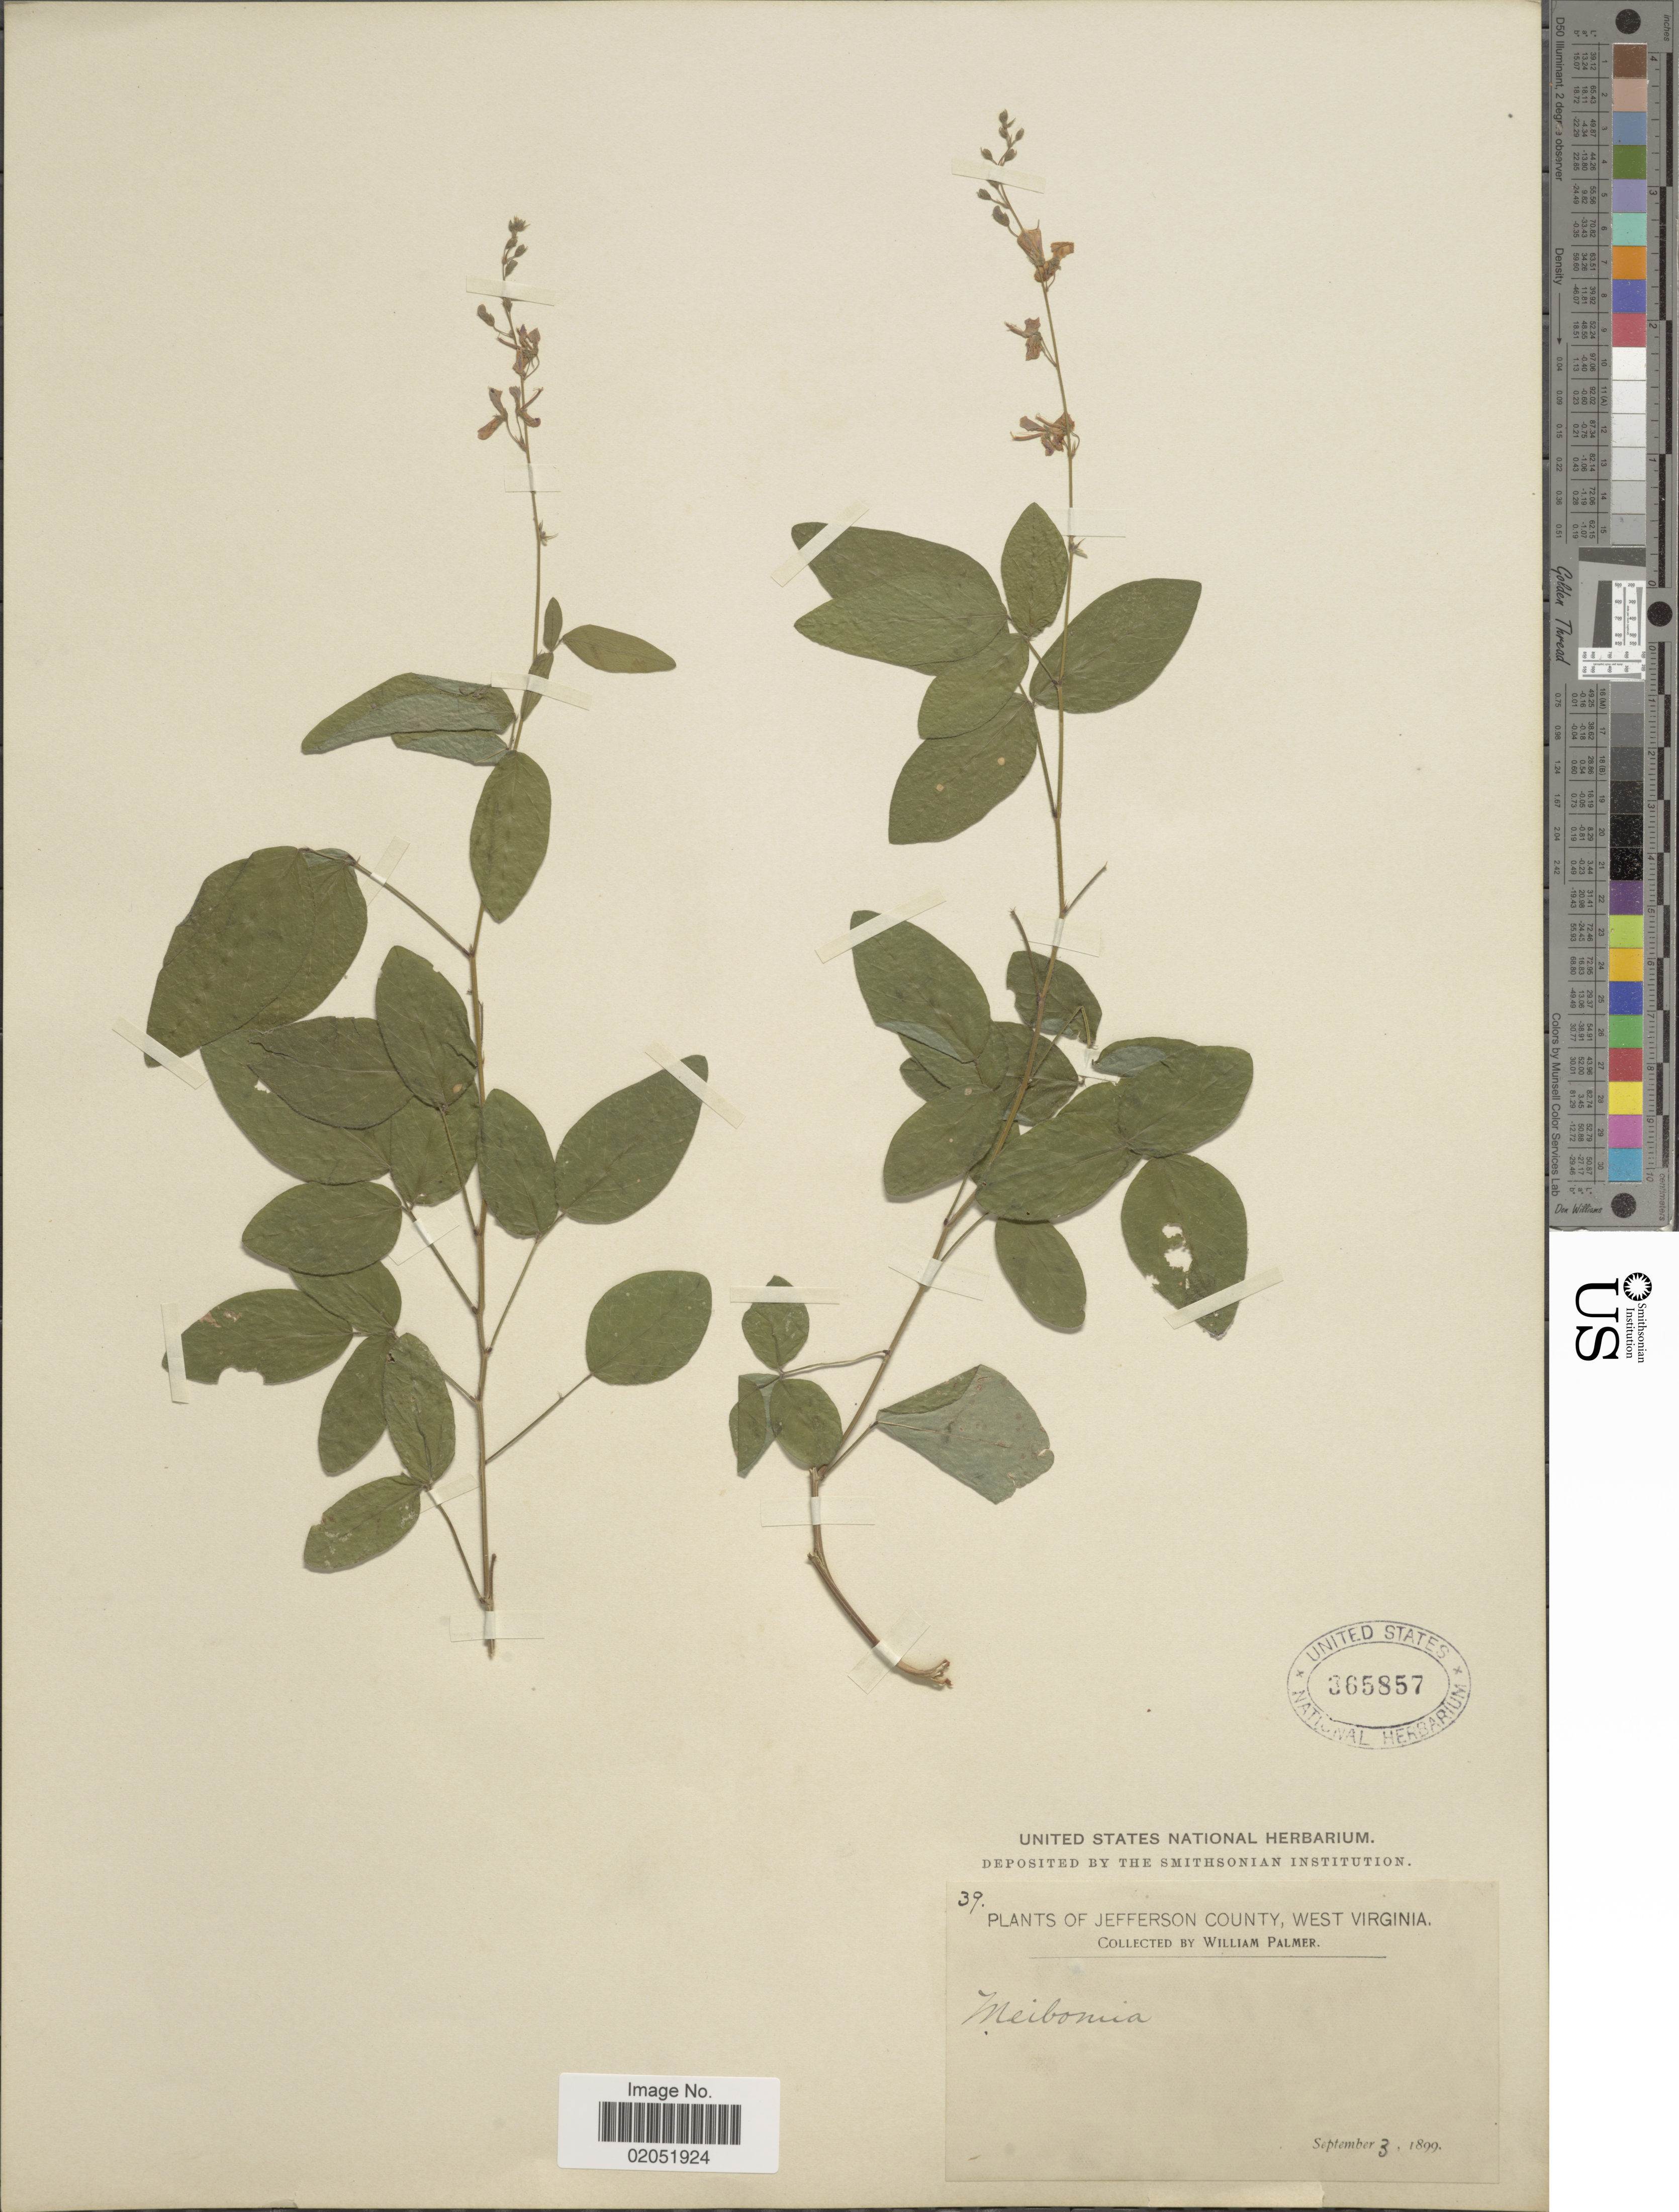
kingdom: Plantae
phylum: Tracheophyta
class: Magnoliopsida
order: Fabales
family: Fabaceae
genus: Desmodium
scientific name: Desmodium sp.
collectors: W. Palmer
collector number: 39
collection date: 1899-09-03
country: United States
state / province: West Virginia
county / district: Jefferson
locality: Jefferson County, West Virginia.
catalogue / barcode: US 365857